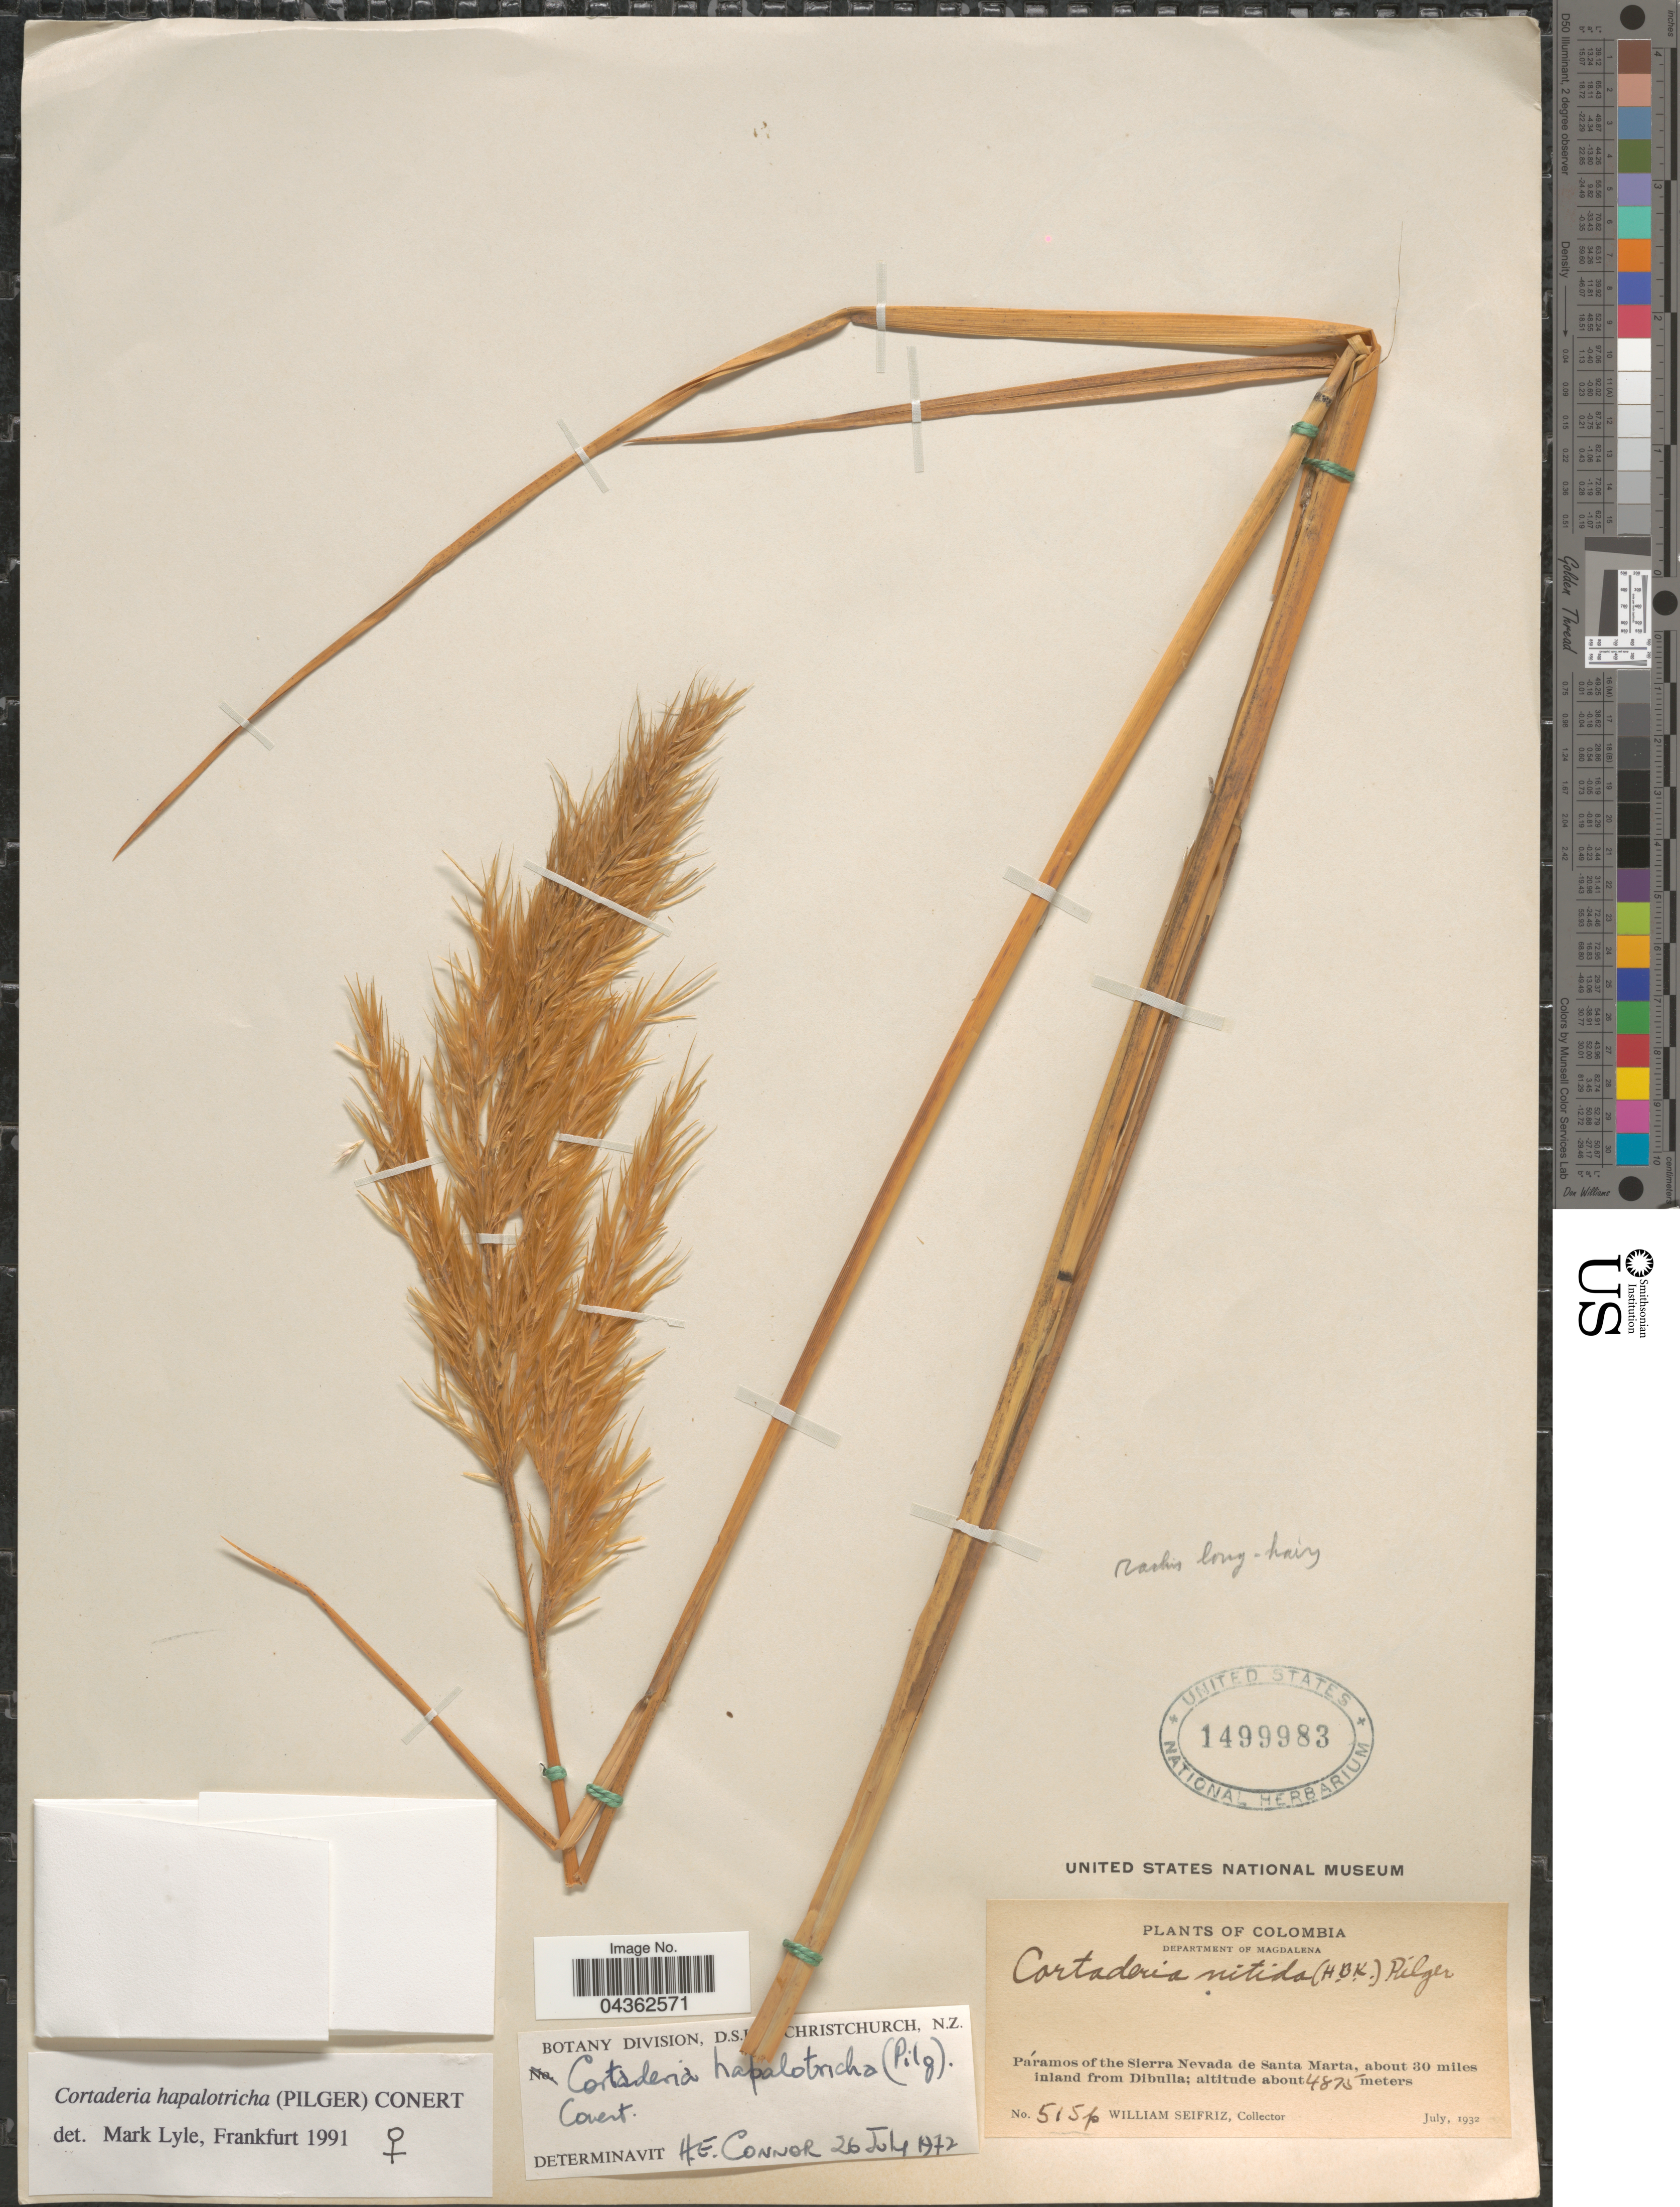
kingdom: Plantae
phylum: Tracheophyta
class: Liliopsida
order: Poales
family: Poaceae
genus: Cortaderia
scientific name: Cortaderia hapalotricha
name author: (Pilg.) Conert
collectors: W. Seifriz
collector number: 515p*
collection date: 1932-07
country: Colombia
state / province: Magdalena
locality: Department of Magdalena. Páramos of the Sierra Nevada de Santa Marta, about 30 miles inland from Dibulla.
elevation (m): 4875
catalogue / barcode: US 1499983